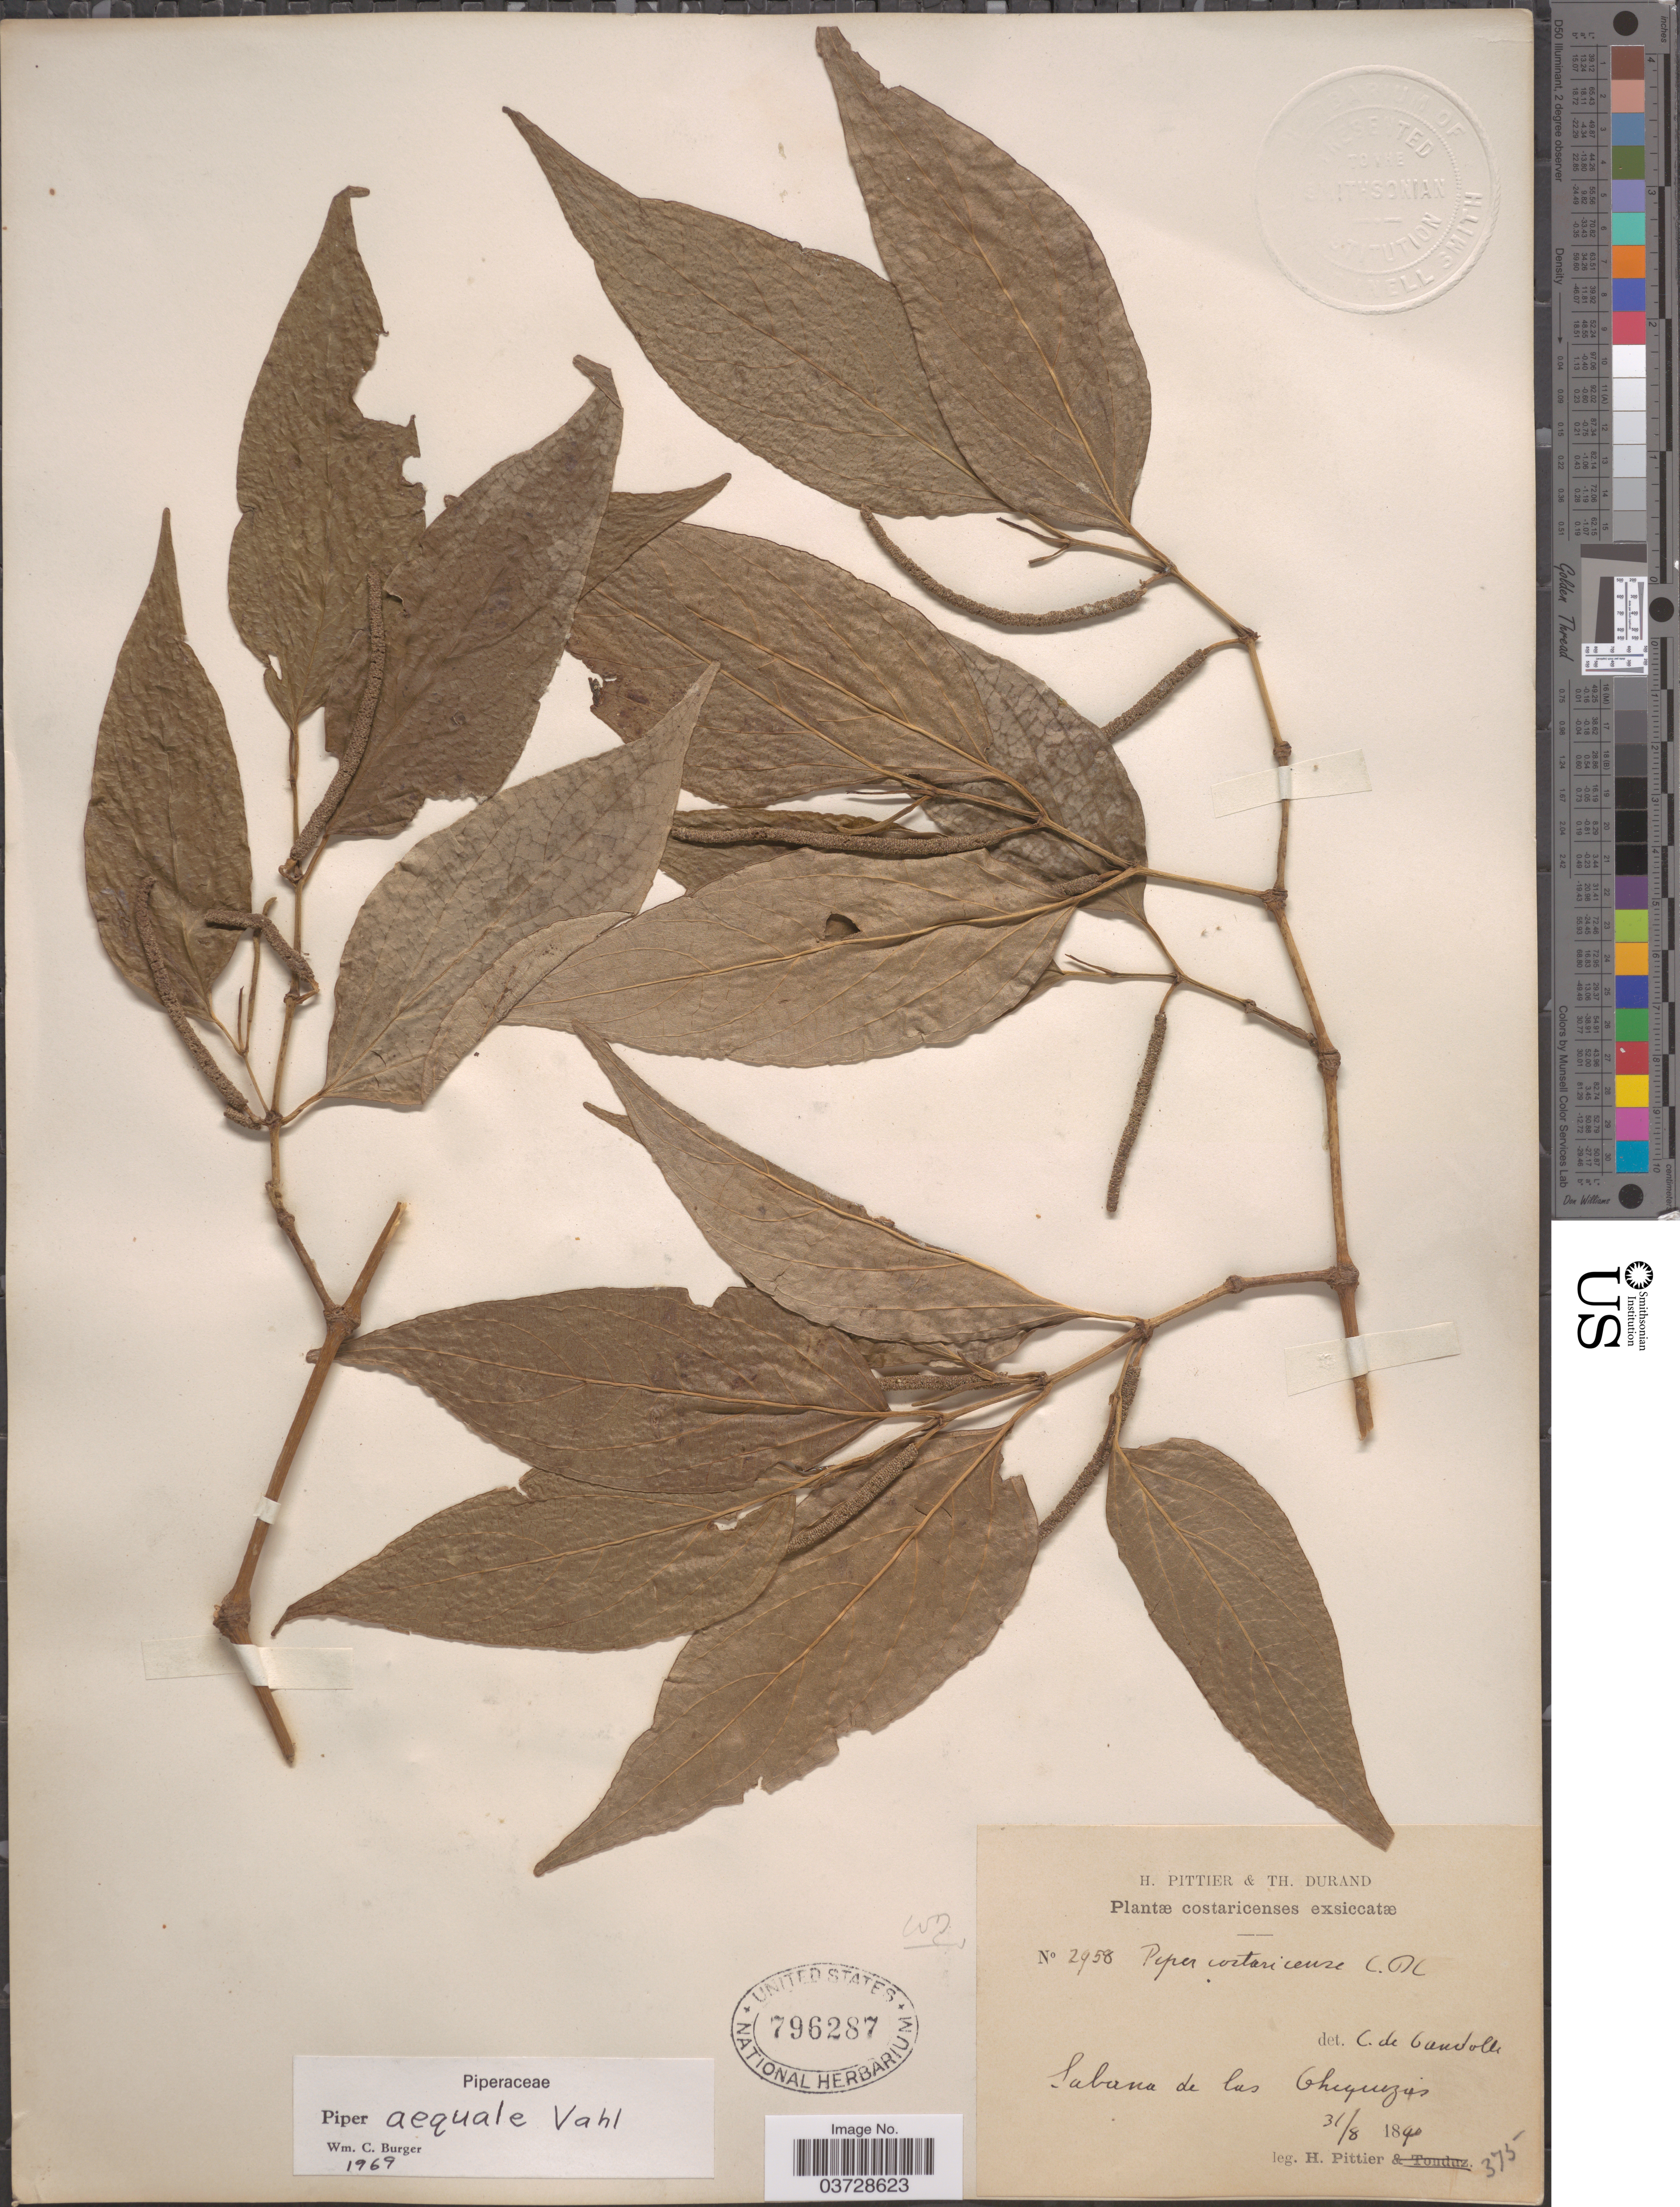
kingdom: Plantae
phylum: Tracheophyta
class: Magnoliopsida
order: Piperales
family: Piperaceae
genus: Piper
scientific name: Piper aequale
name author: Vahl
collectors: H. F. Pittier & T. Durand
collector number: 2958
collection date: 1890-08-31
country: Costa Rica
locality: Sabana de las Chiquizas.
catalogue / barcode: US 796287